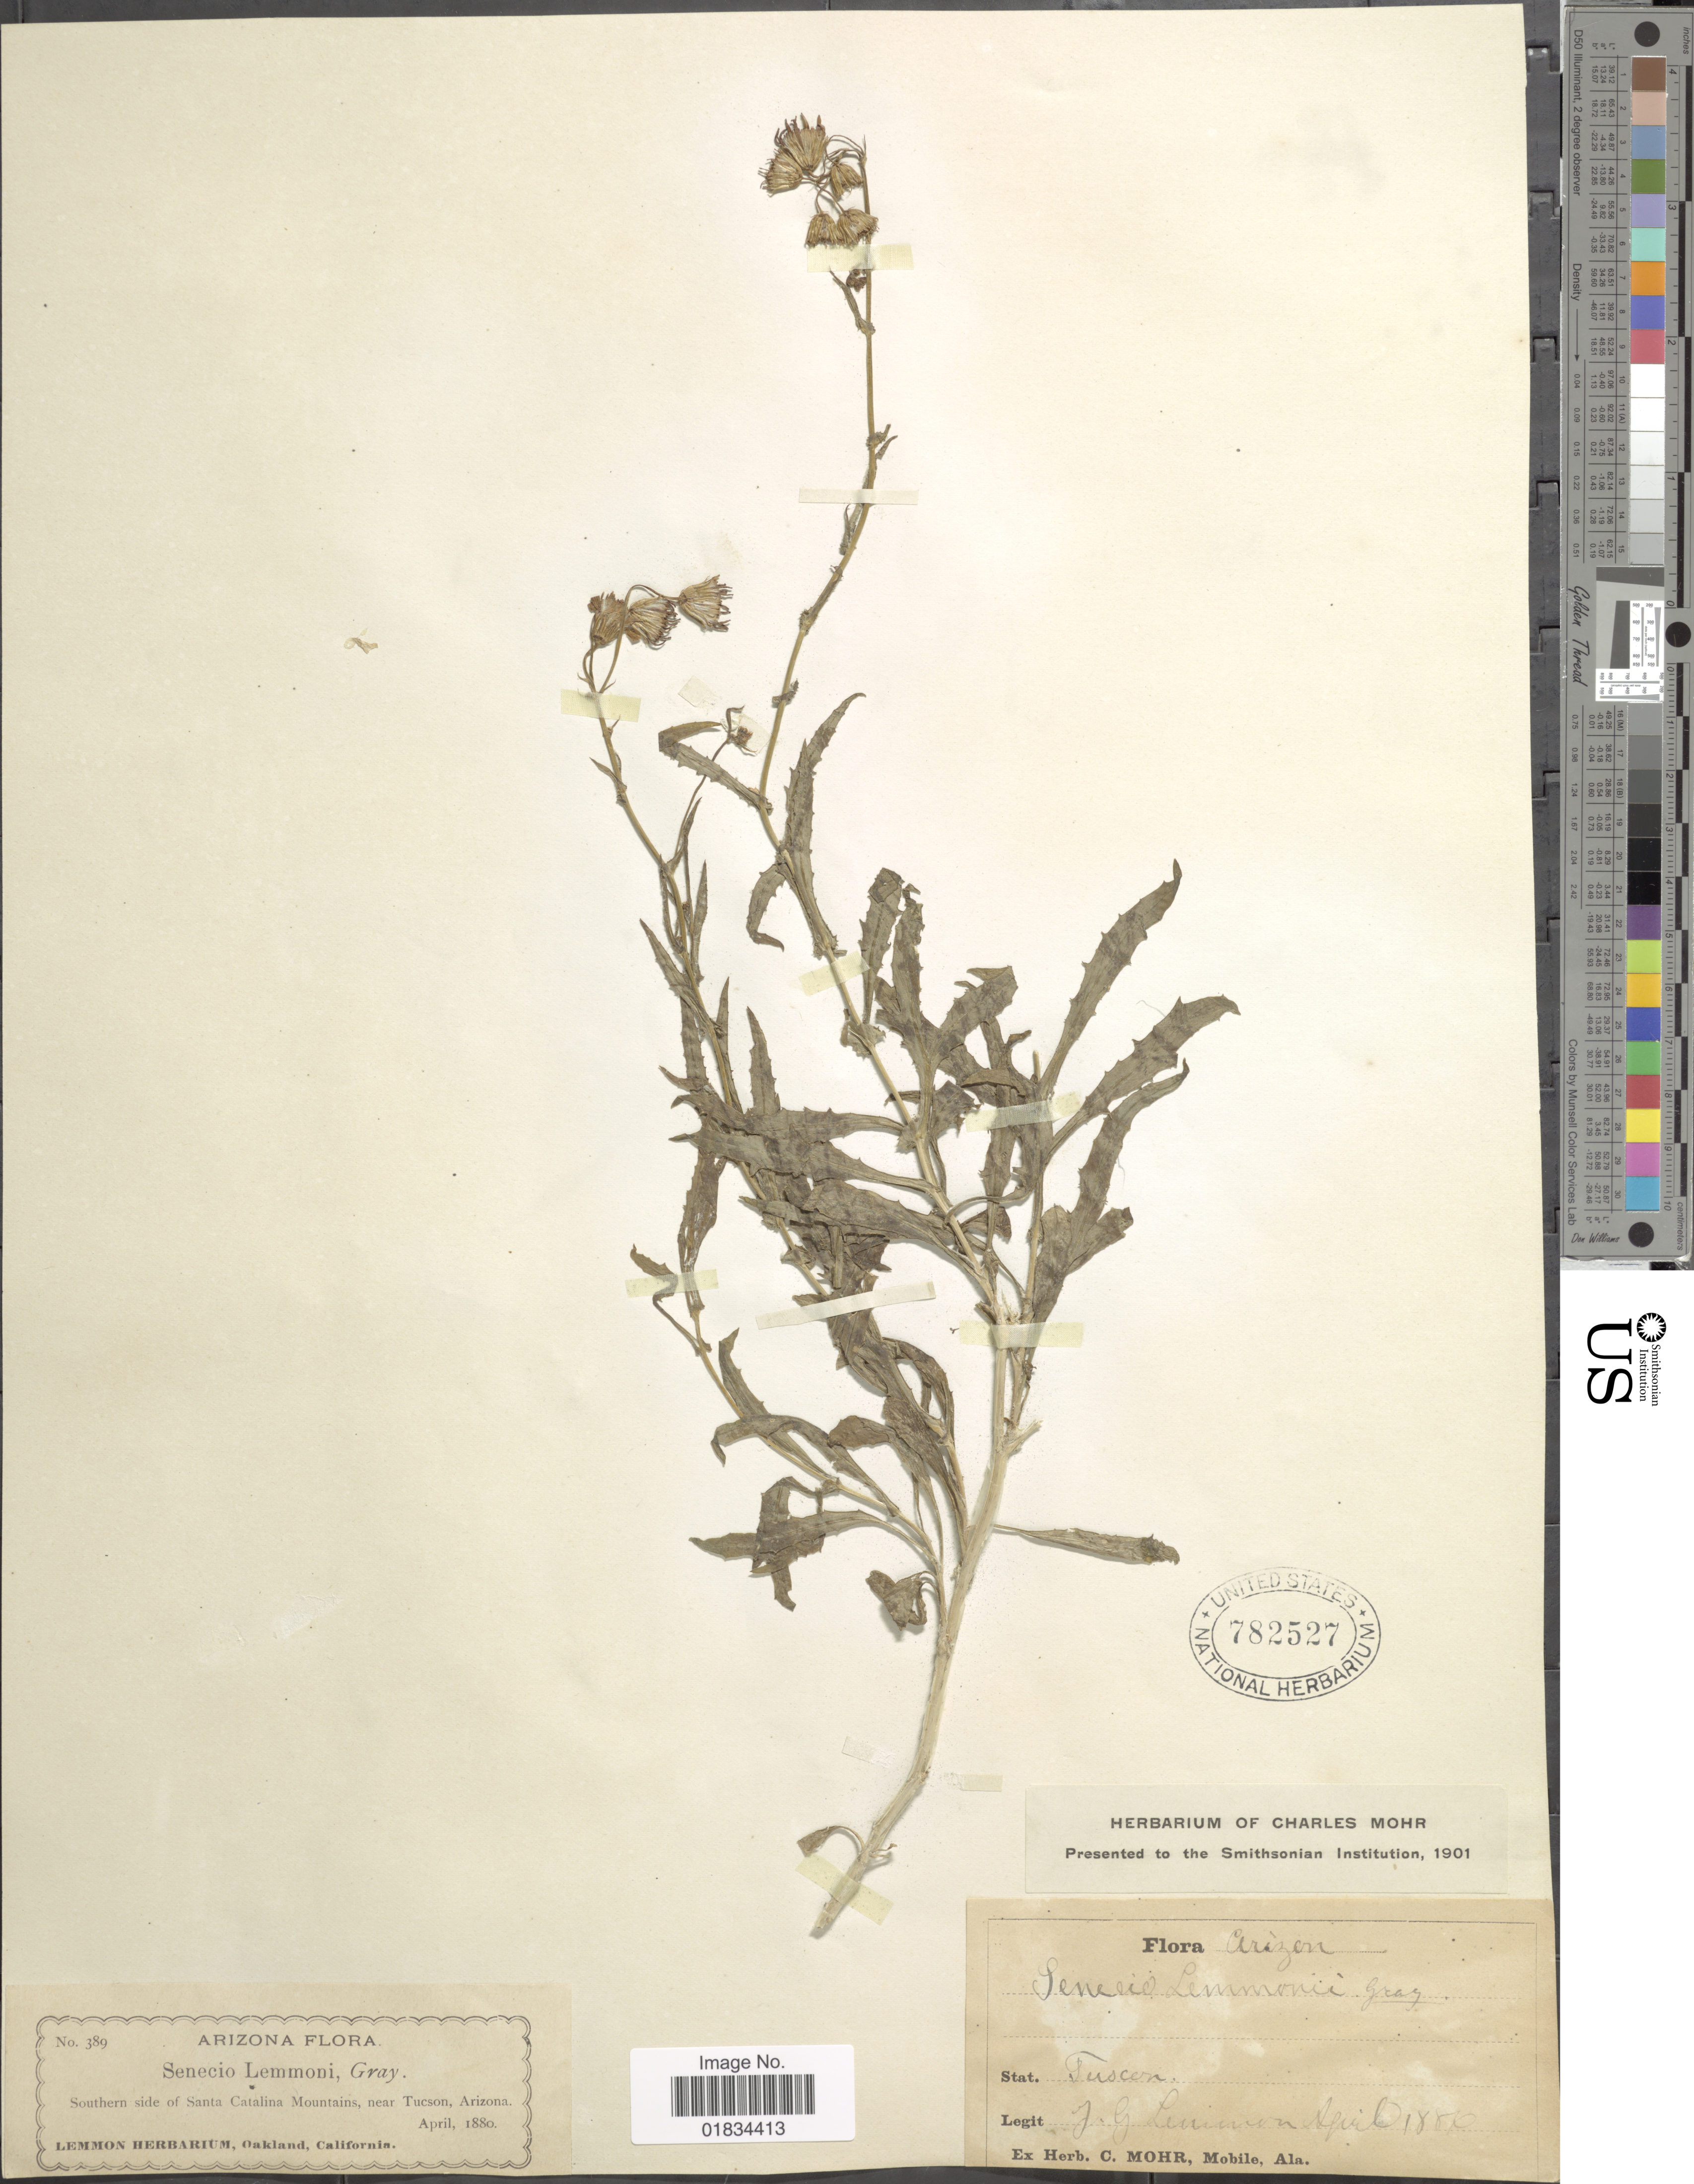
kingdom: Plantae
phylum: Tracheophyta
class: Magnoliopsida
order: Asterales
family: Asteraceae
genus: Senecio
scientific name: Senecio lemmonii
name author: A. Gray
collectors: J. Lemmon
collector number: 389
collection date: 1880-04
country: United States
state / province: Arizona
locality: Sta. Tucson. Southern side of Santa Catalina Mountains, near Tucson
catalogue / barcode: US 782527